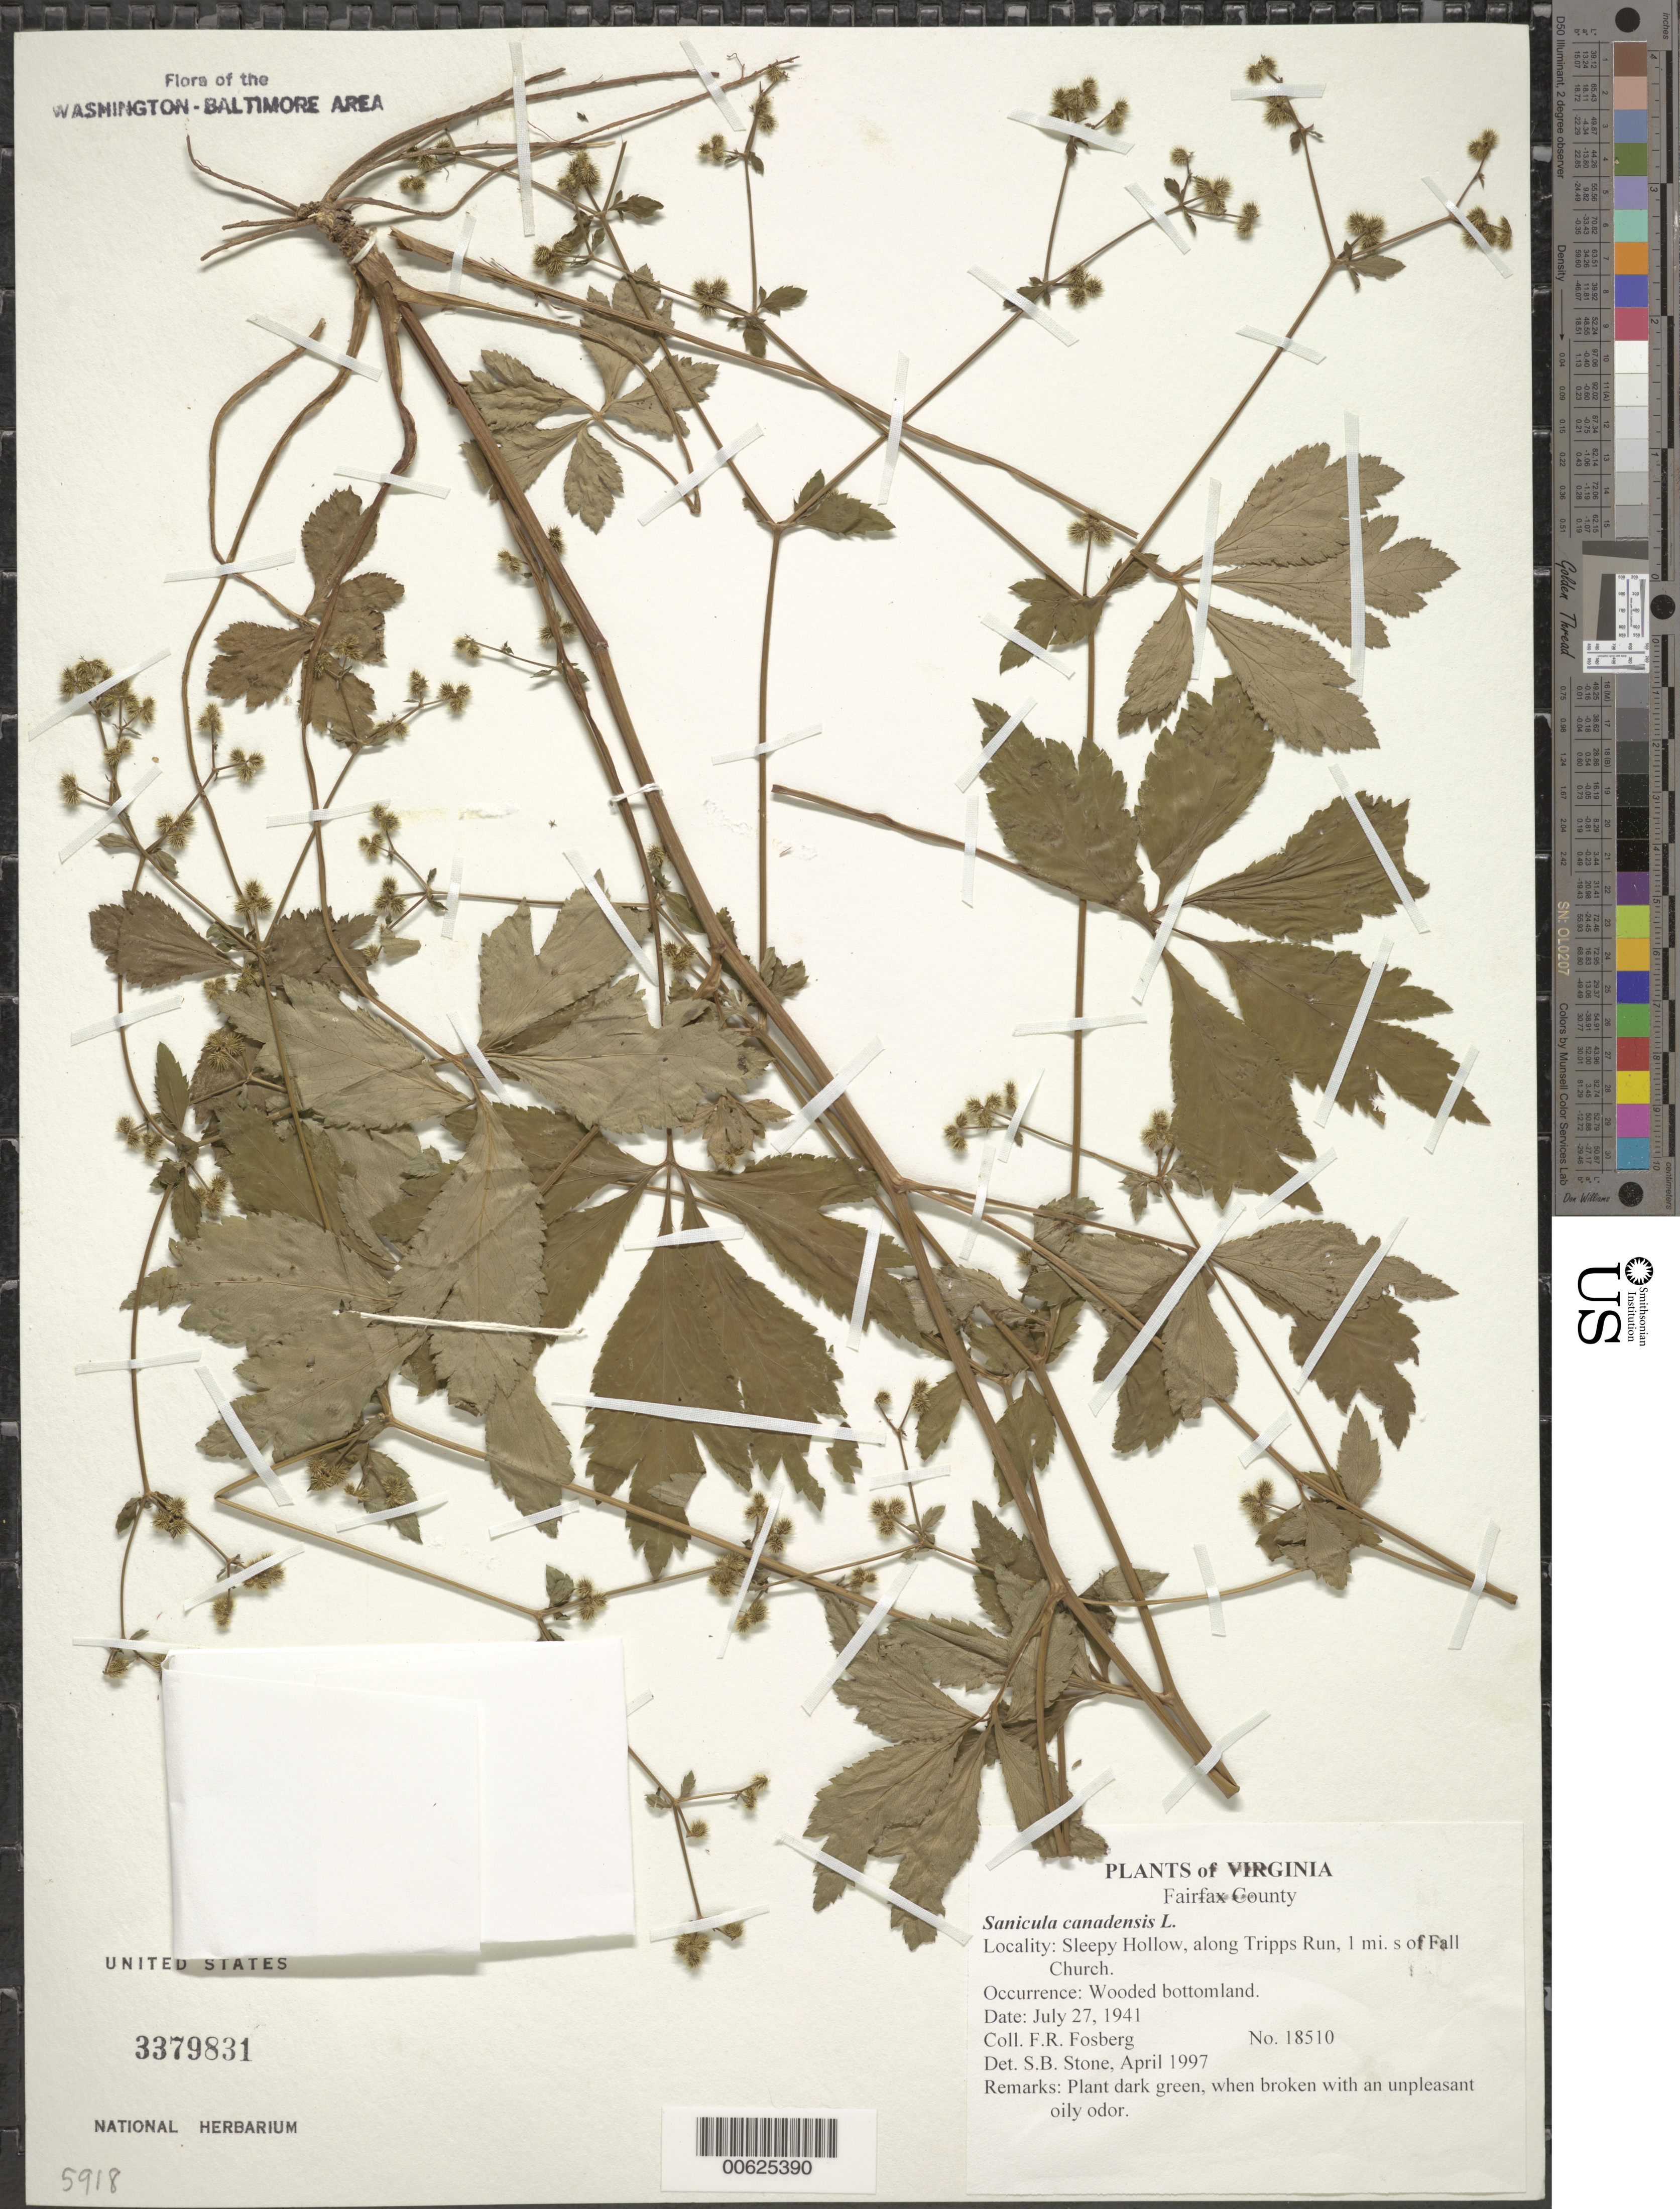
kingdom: Plantae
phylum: Tracheophyta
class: Magnoliopsida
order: Apiales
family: Apiaceae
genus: Sanicula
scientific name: Sanicula canadensis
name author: L.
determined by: Stone, S. B.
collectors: F. R. Fosberg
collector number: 18510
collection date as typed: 27 Jul 1941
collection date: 1941-07-27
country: United States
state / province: Virginia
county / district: Fairfax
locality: Sleepy Hollow, along Tripps Run, 1 mi. S of Falls Church.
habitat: Wooded bottomland.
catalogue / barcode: US 3379831